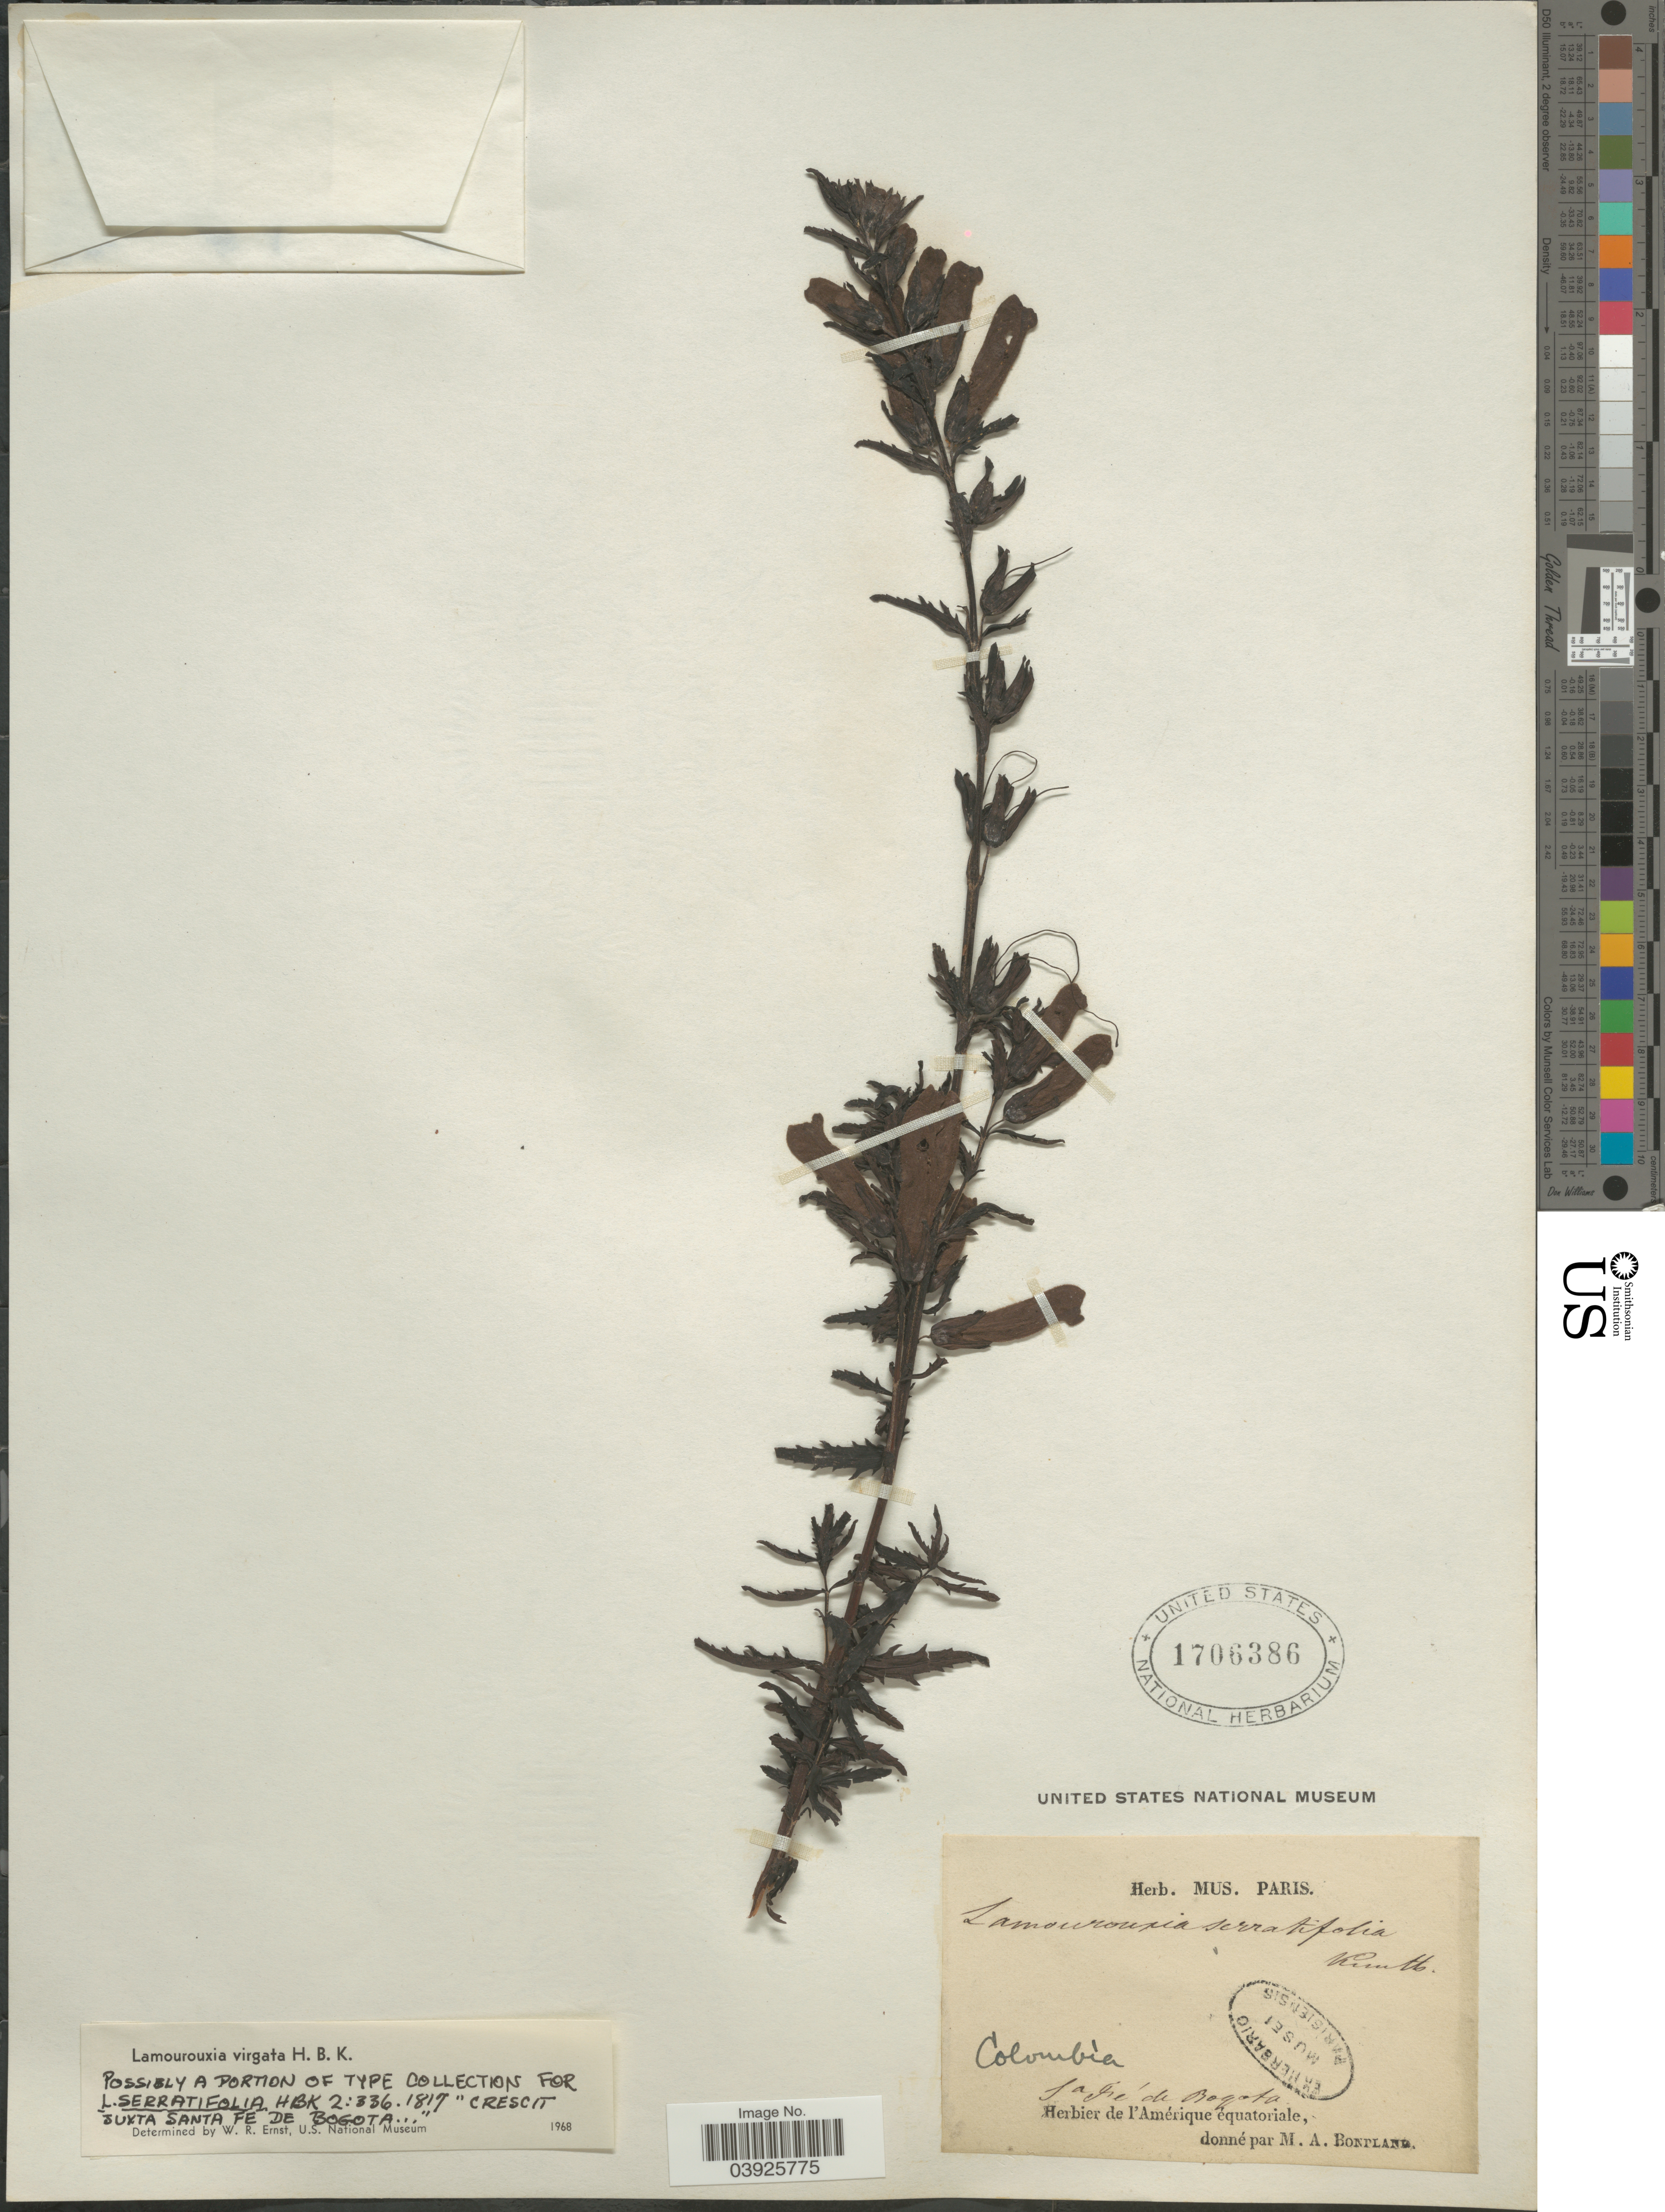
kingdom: Plantae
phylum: Tracheophyta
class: Magnoliopsida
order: Lamiales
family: Orobanchaceae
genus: Lamourouxia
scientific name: Lamourouxia virgata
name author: Kunth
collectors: M. Bonpland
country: Colombia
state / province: Bogota D.C.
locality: Sa Fe de Bogota.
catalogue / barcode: US 1706386